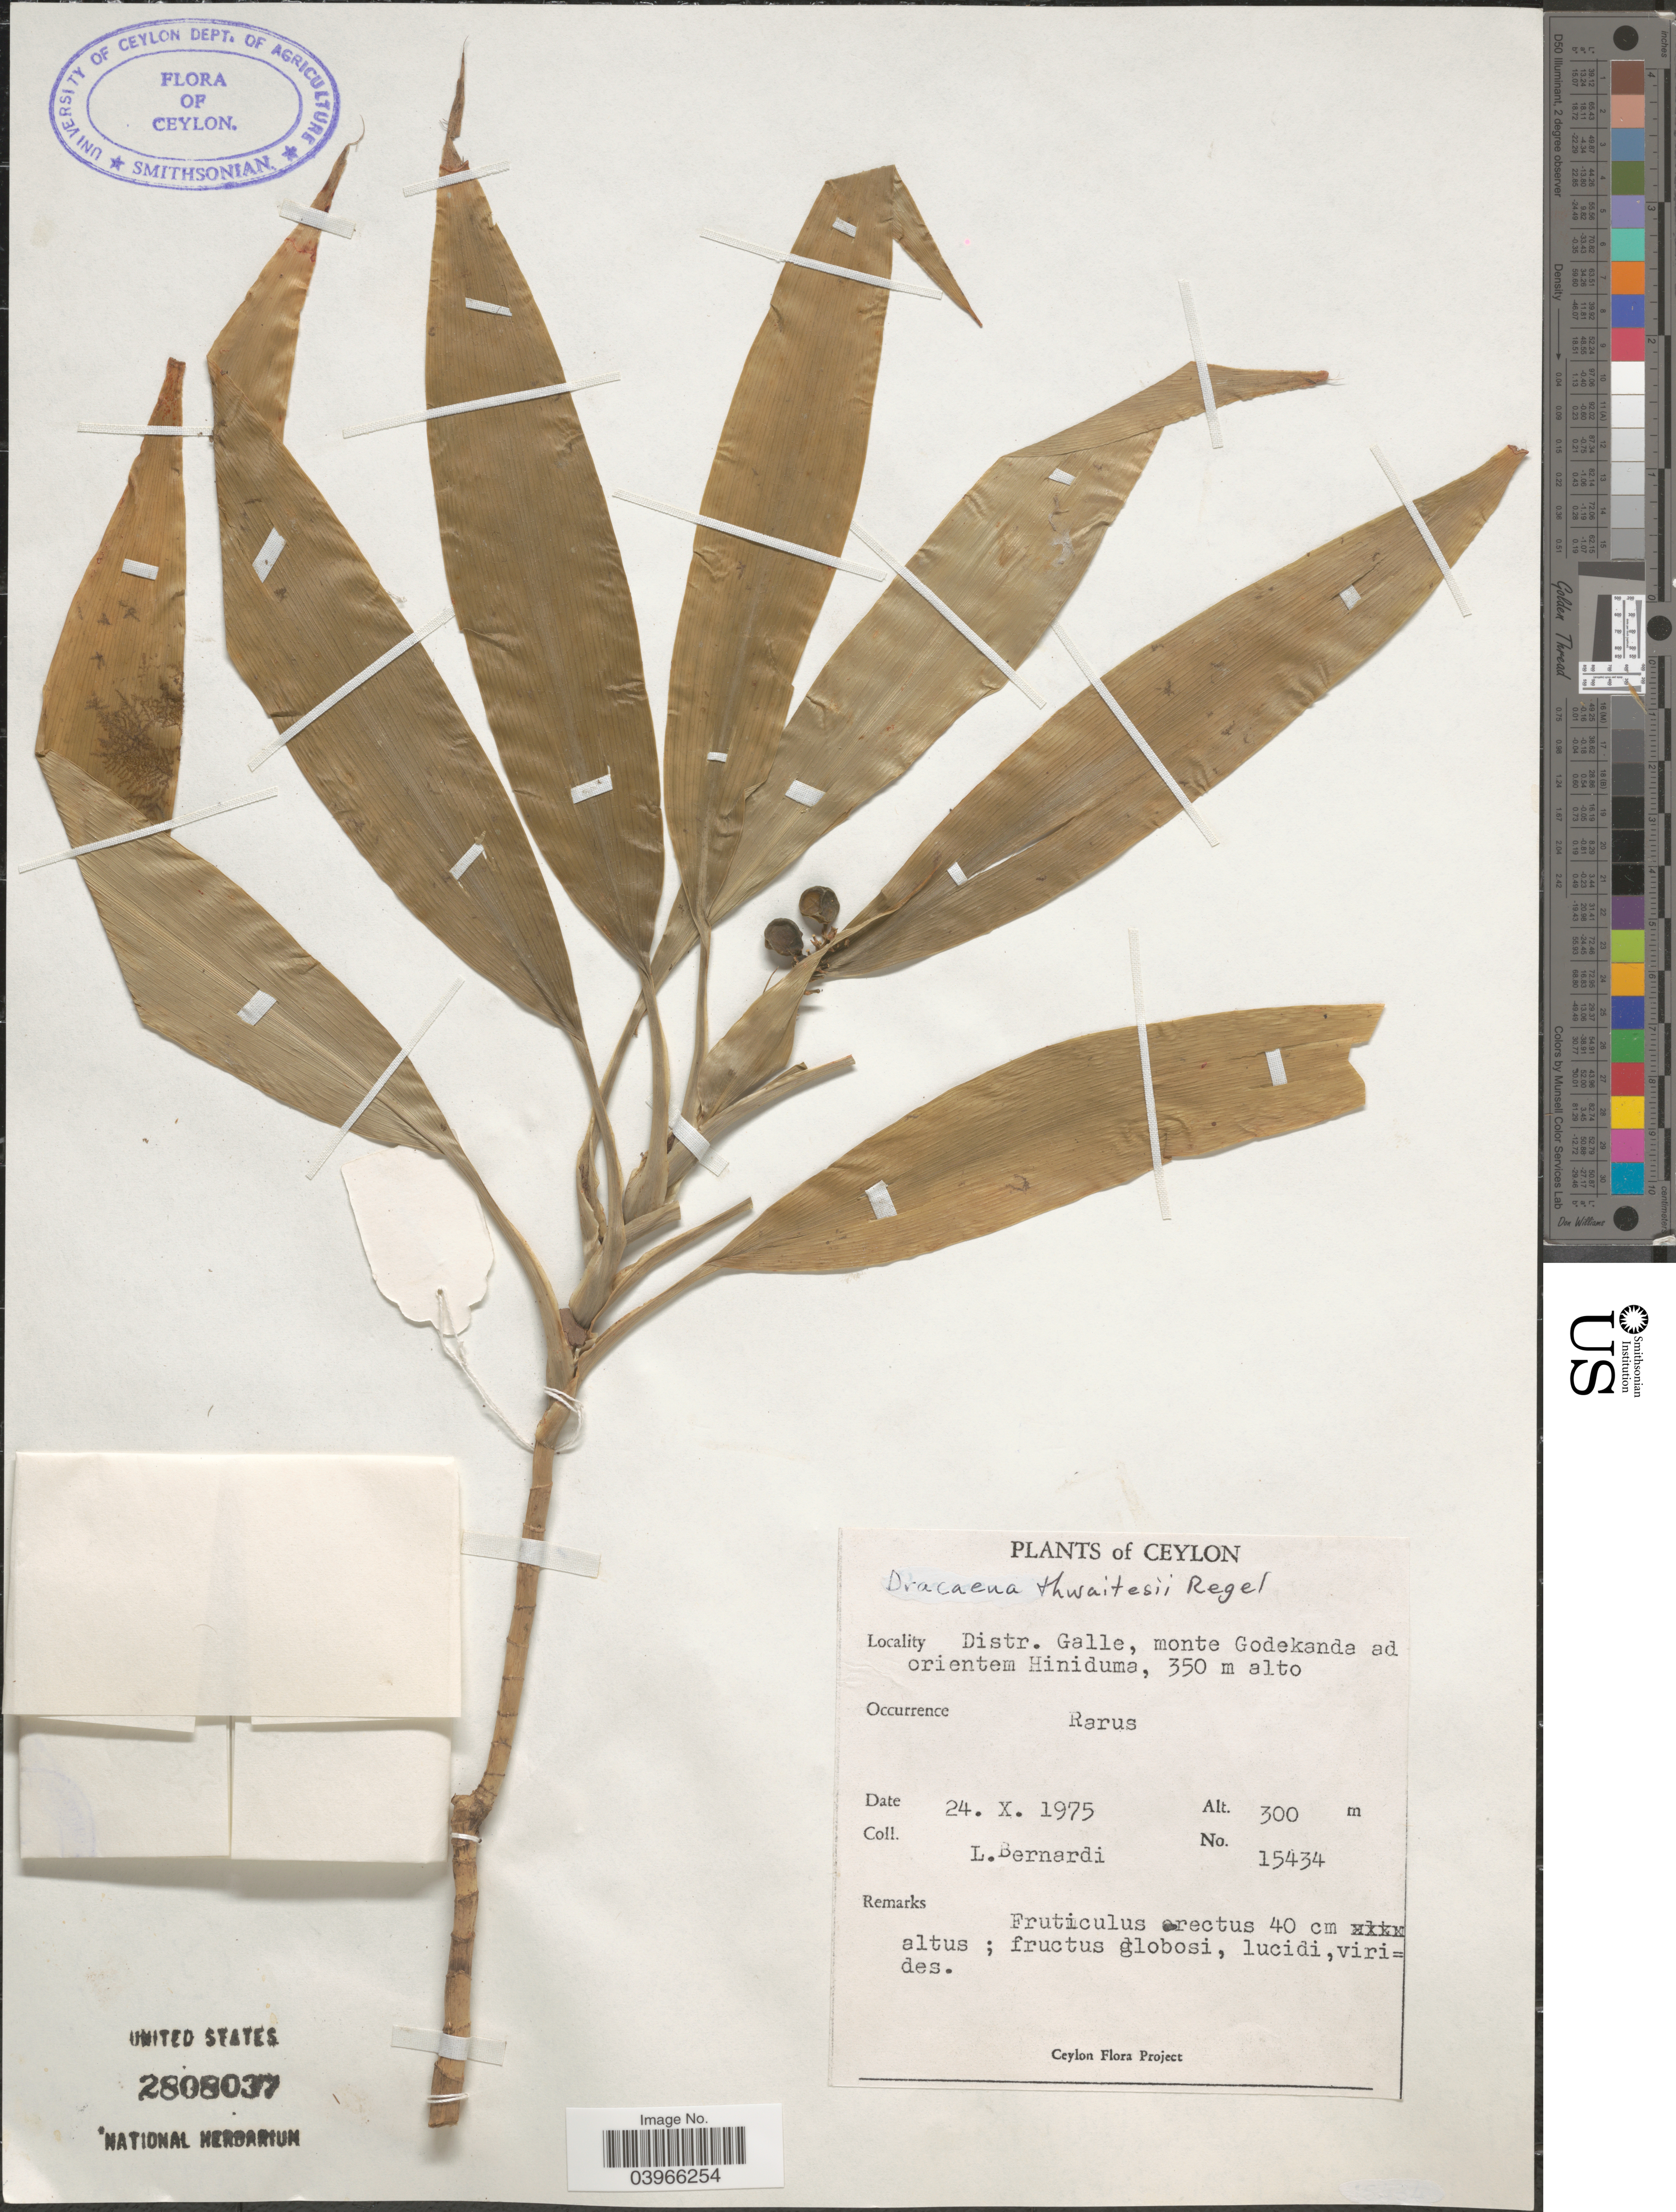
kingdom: Plantae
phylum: Tracheophyta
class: Liliopsida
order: Asparagales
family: Asparagaceae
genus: Dracaena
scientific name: Dracaena thwaitesii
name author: Regel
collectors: L. Bernardi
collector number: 15434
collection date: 1975-10-24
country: Sri Lanka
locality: Ceylon. Distr. Galle, monte Godekanda ad orientem Hiniduma.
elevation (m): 300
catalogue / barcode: US 2808037